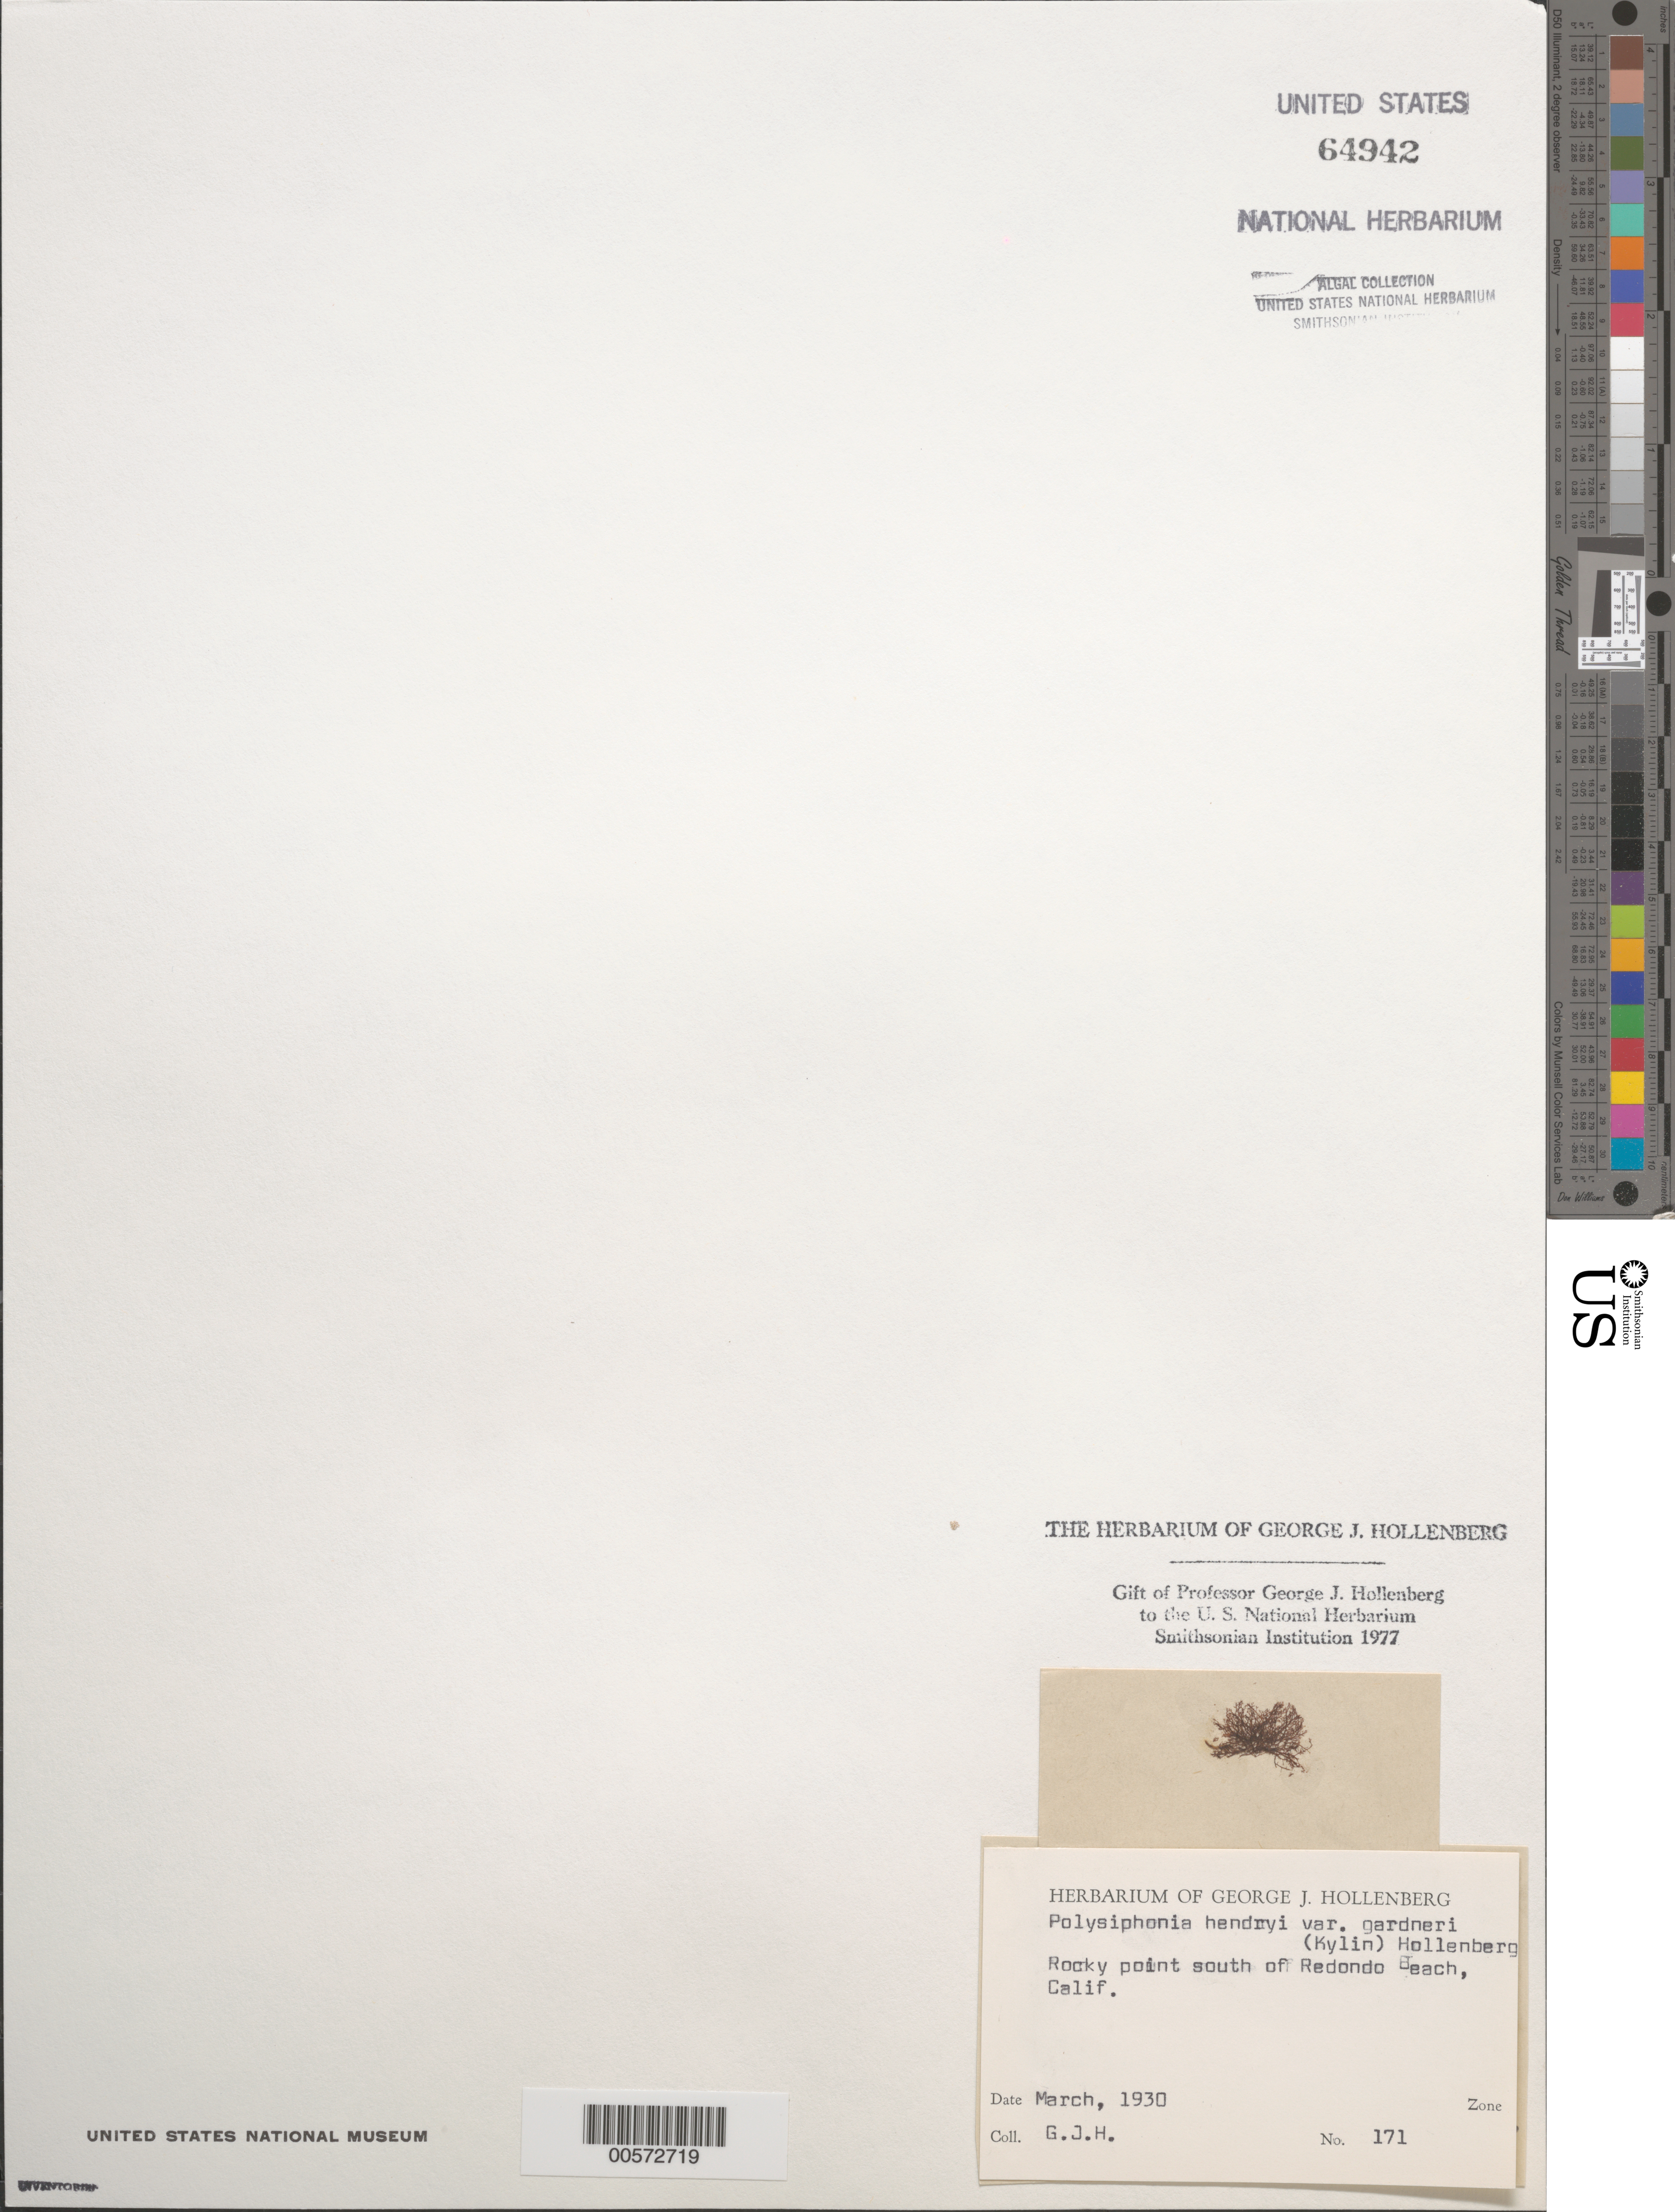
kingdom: Plantae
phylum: Rhodophyta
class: Florideophyceae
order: Ceramiales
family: Rhodomelaceae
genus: Vertebrata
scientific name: Vertebrata hendryi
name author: (N.L. Gardner) Savoie & G.W. Saunders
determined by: Algae name updating Project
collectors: G. Hollenberg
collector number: GJH 171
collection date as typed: Mar 1930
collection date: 1930-03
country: United States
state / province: California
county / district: Los Angeles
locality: Rocky Point south of Redondo Beach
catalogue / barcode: US 64942